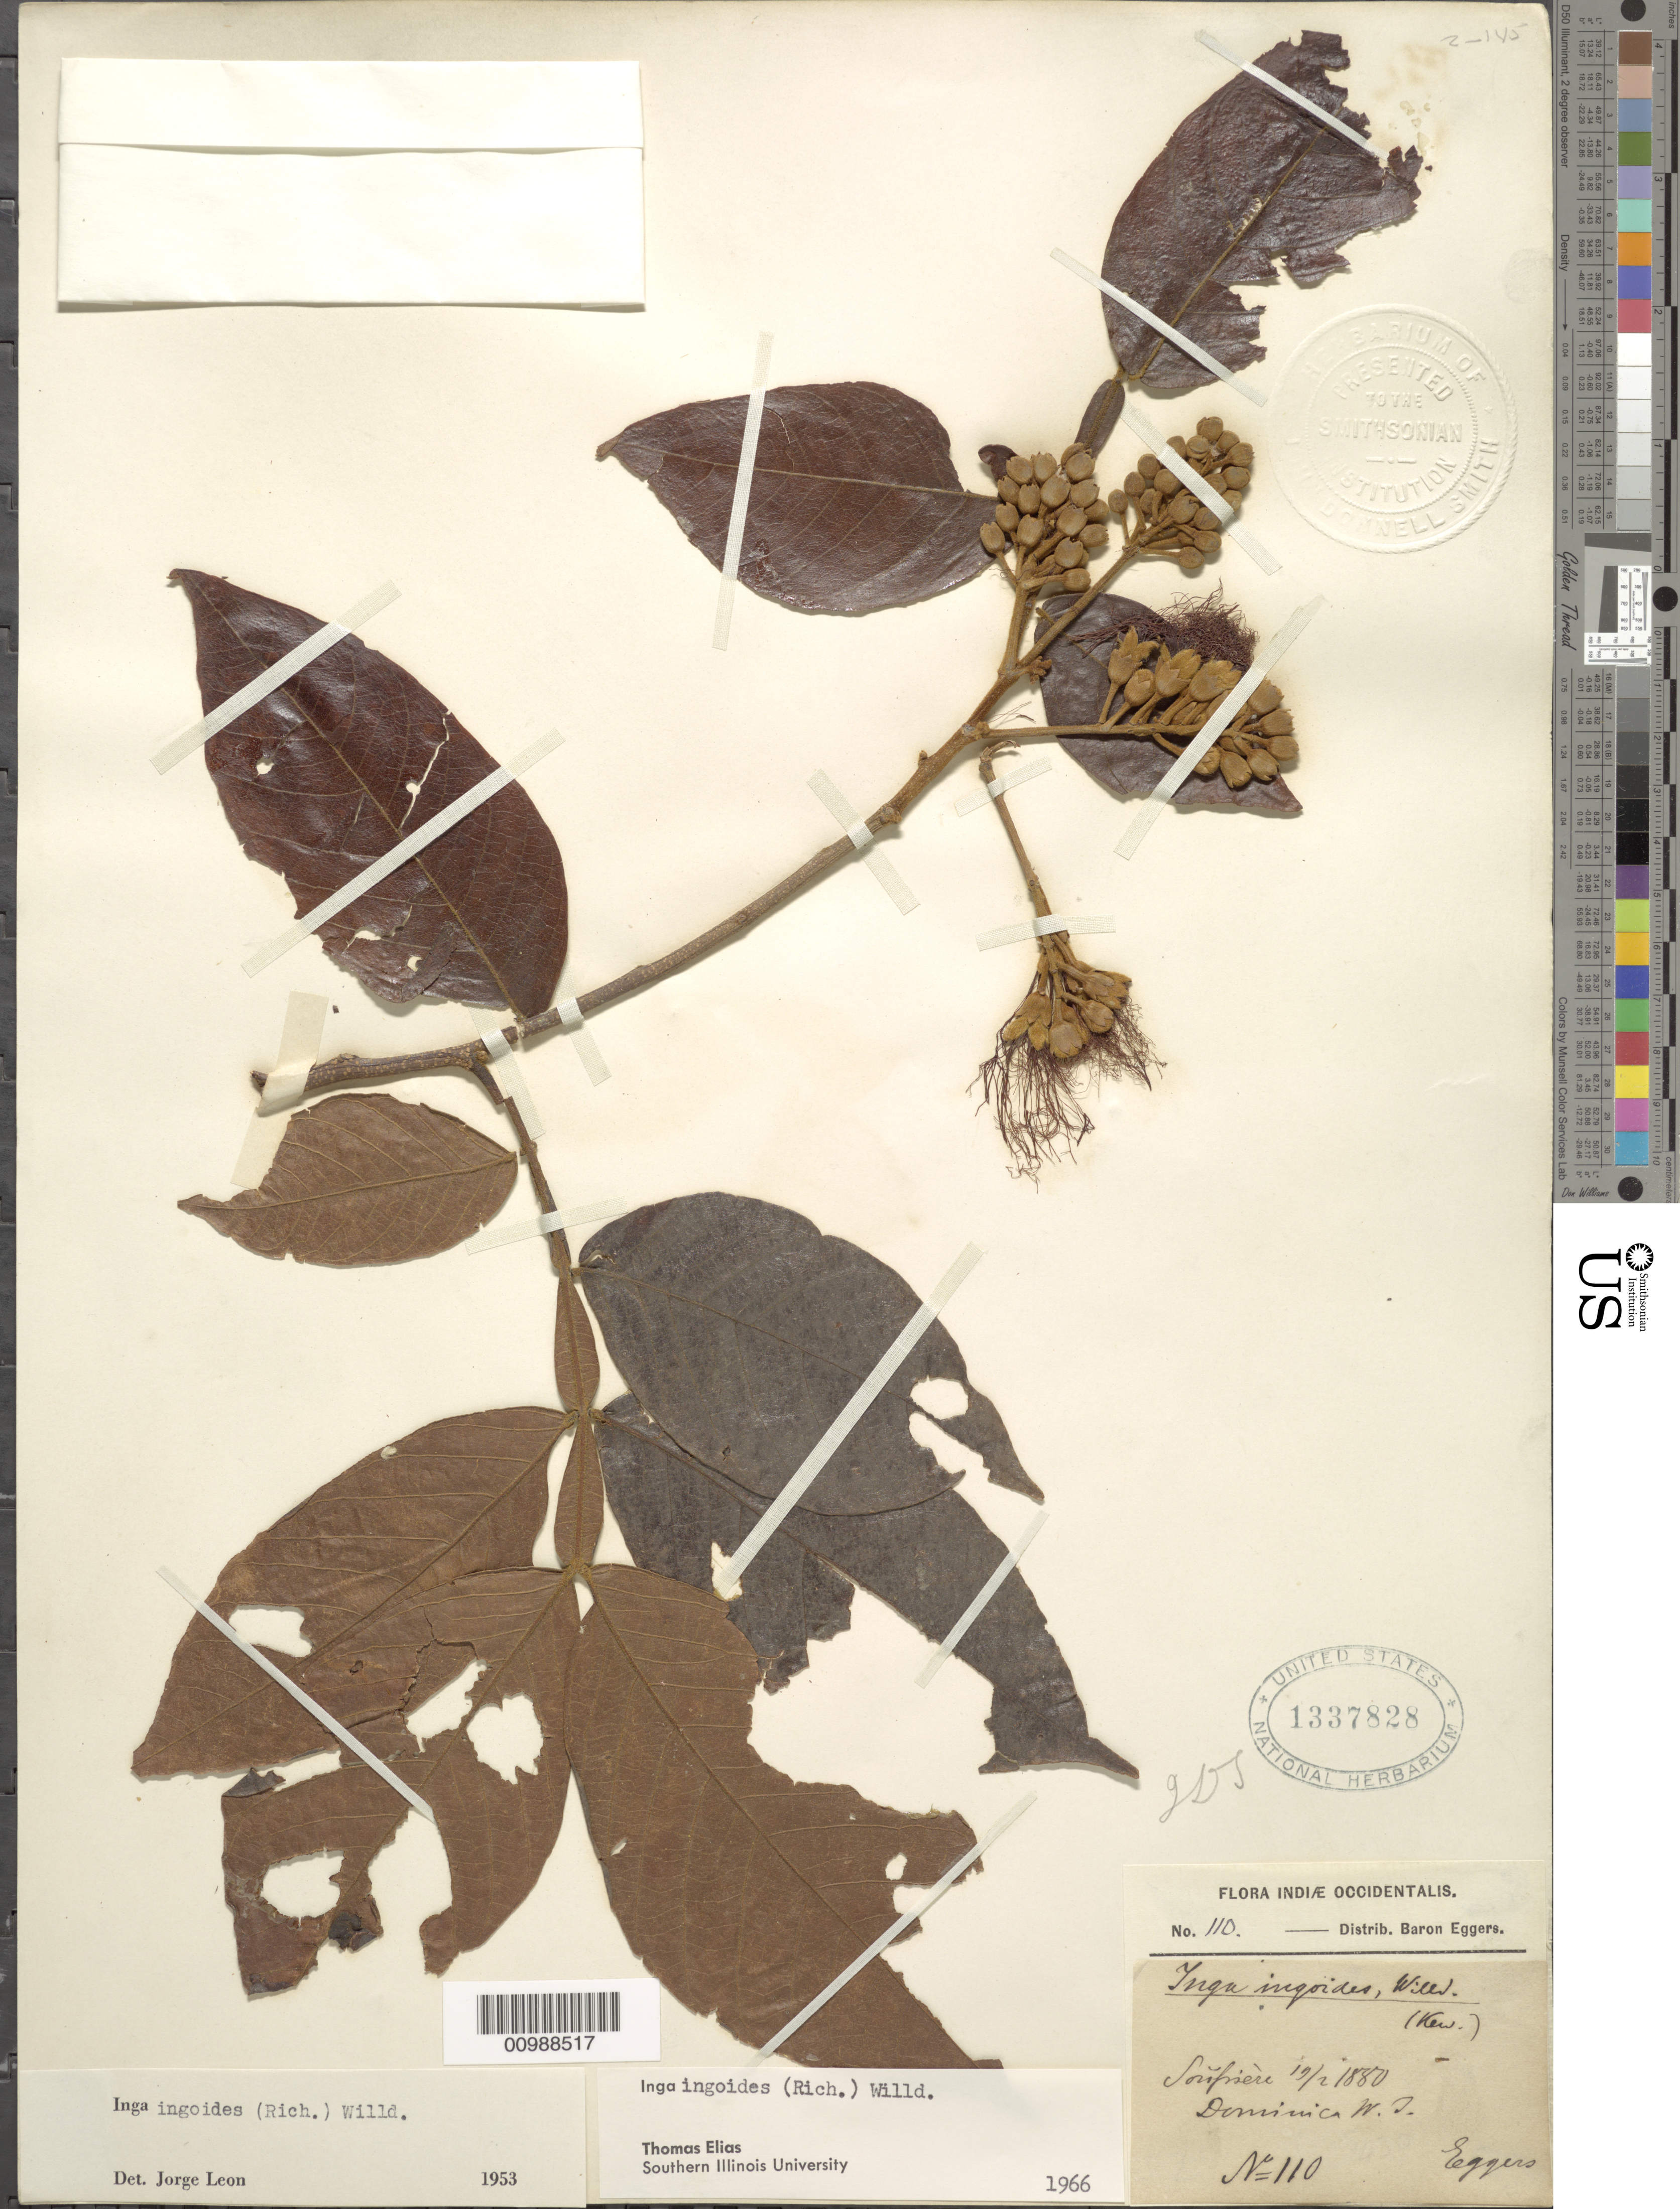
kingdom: Plantae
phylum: Tracheophyta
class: Magnoliopsida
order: Fabales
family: Fabaceae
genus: Inga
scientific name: Inga ingoides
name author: (Rich.) Willd.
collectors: B. Eggers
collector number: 110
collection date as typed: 19 Feb 1880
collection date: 1880-02-19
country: Dominica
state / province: St. Mark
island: Dominica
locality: Soufriere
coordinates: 0 N, 0 E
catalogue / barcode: US 1337828